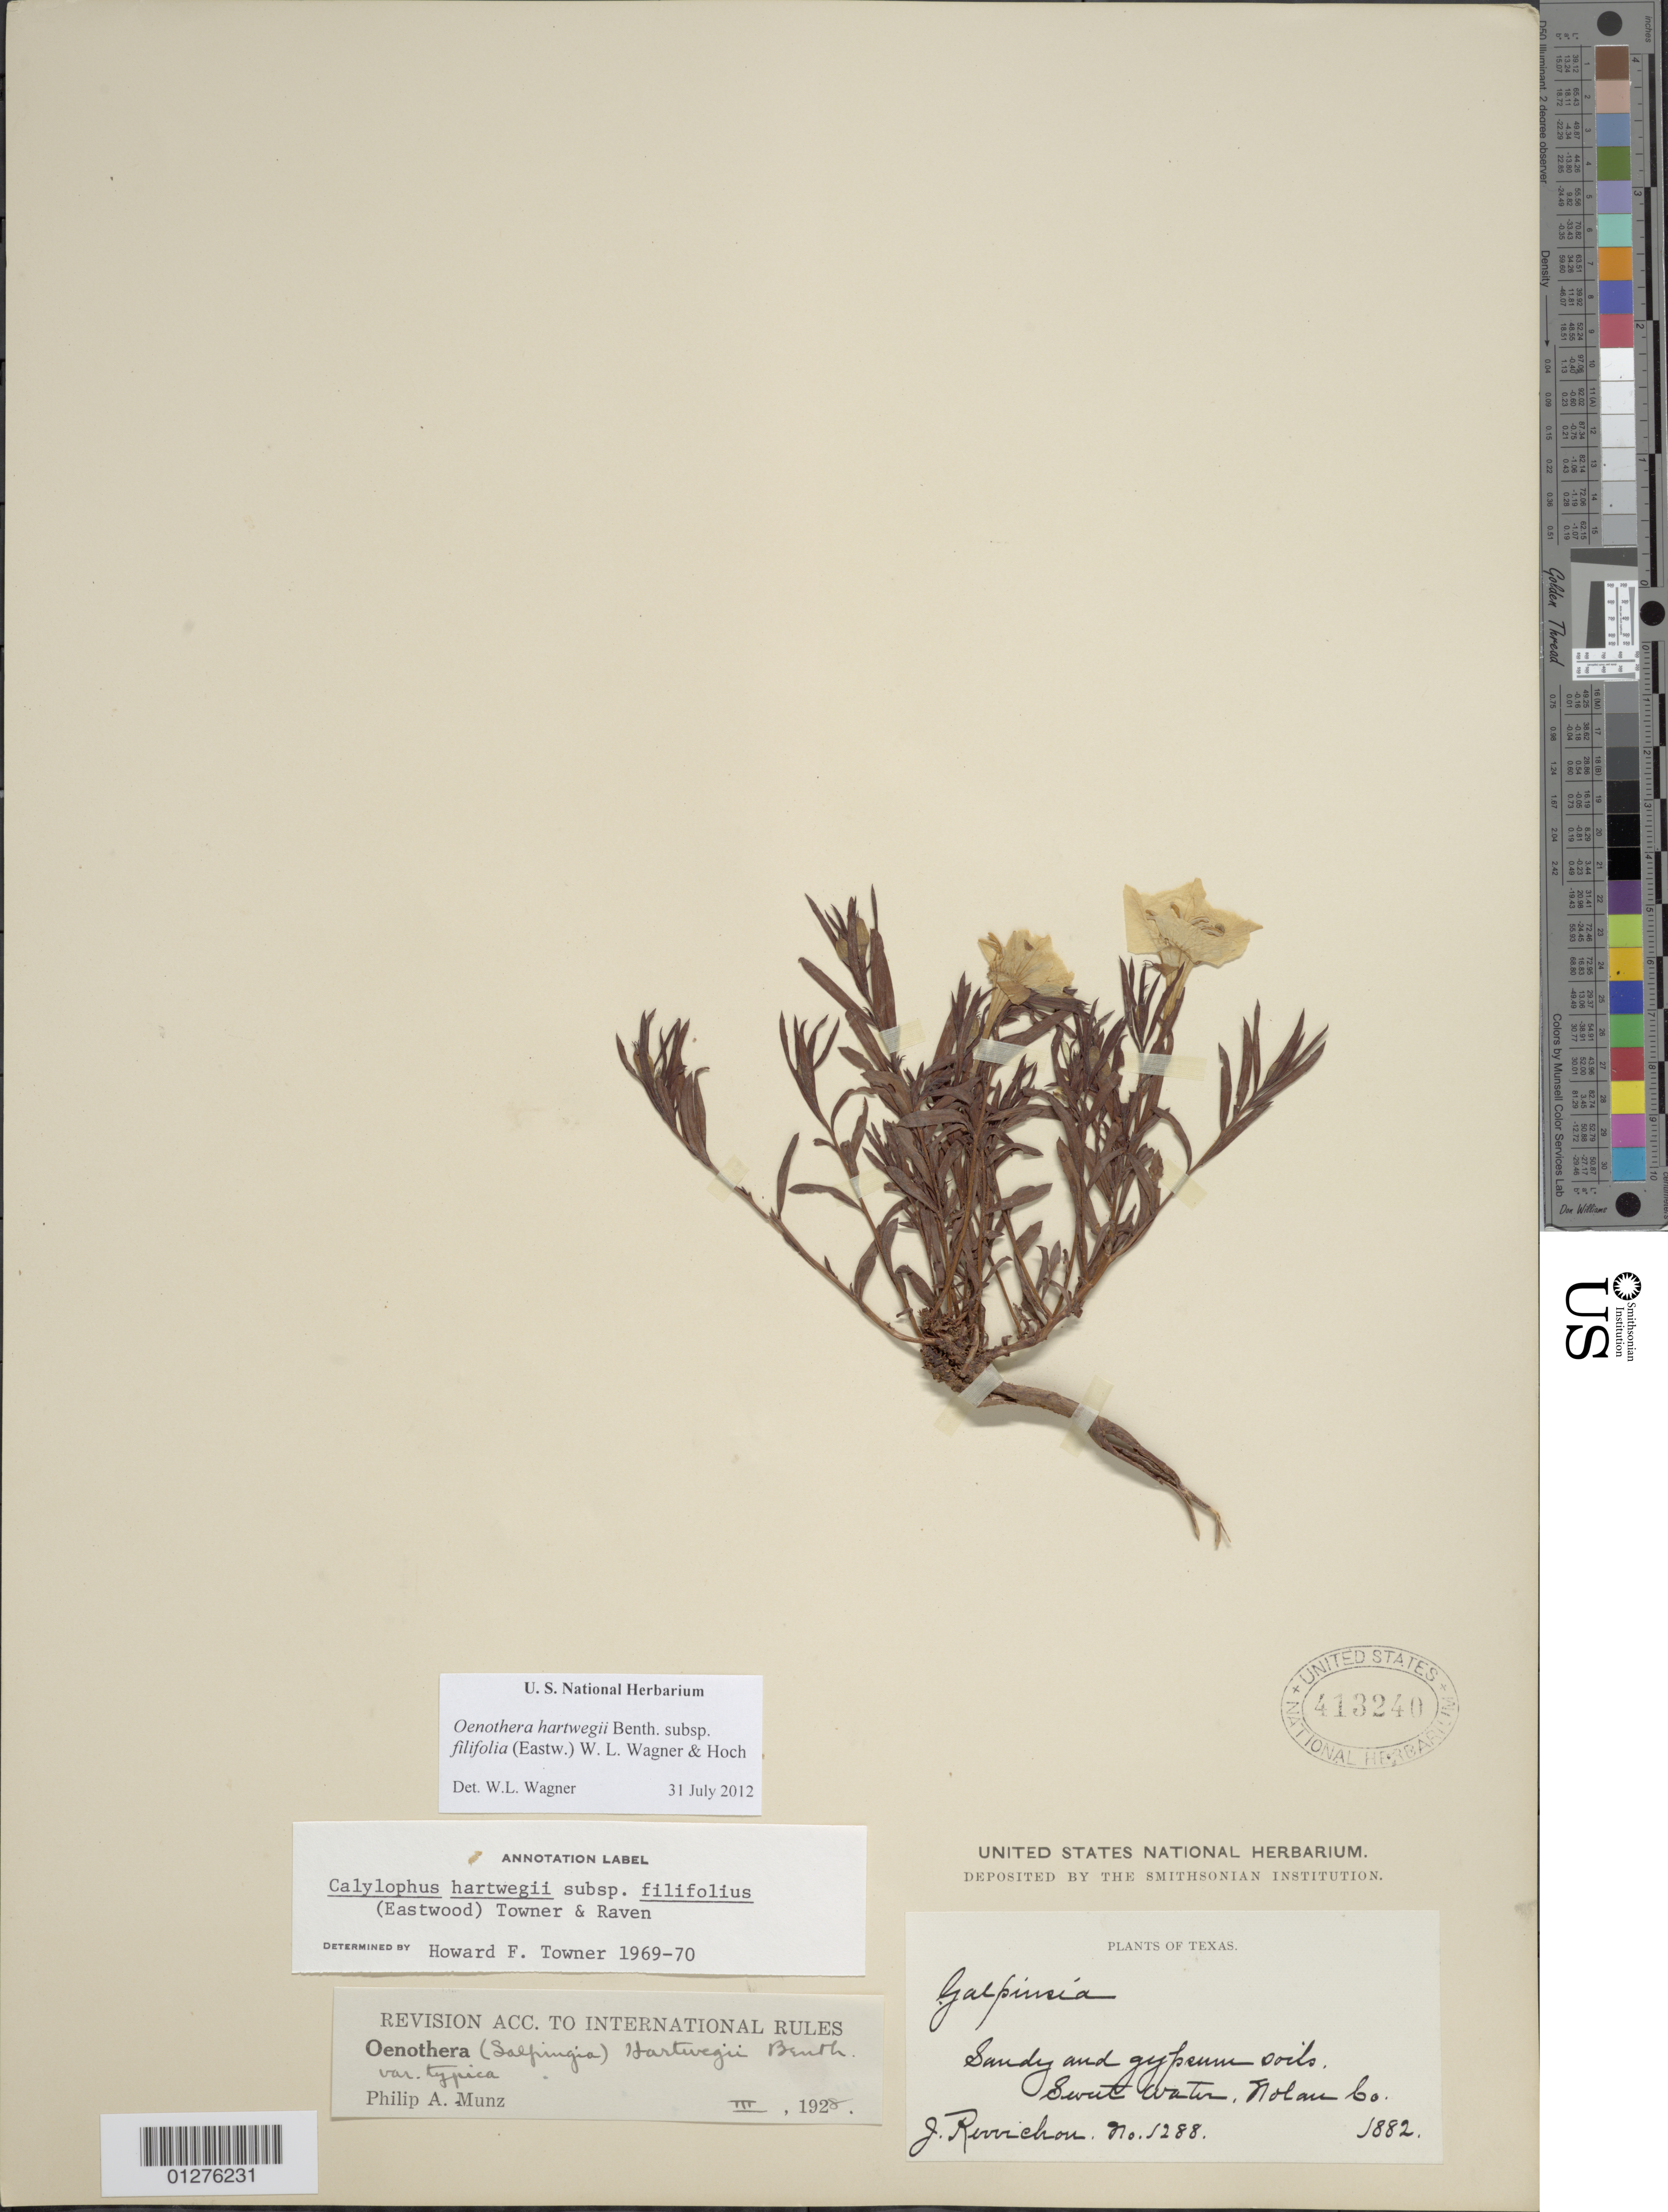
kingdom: Plantae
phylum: Tracheophyta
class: Magnoliopsida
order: Myrtales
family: Onagraceae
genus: Oenothera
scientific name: Oenothera hartwegii subsp. filifolia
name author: (Eastw.) W.L. Wagner & Hoch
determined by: Wagner, W. L., (BOT), Smithsonian Institution - National Museum of Natural History (UNITED STATES)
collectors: J. Reverchon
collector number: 1288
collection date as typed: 1882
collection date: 1882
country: United States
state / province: Texas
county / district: Nolan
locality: Sweetwater.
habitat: Sandy and Gypsum soils.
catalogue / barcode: US 413240